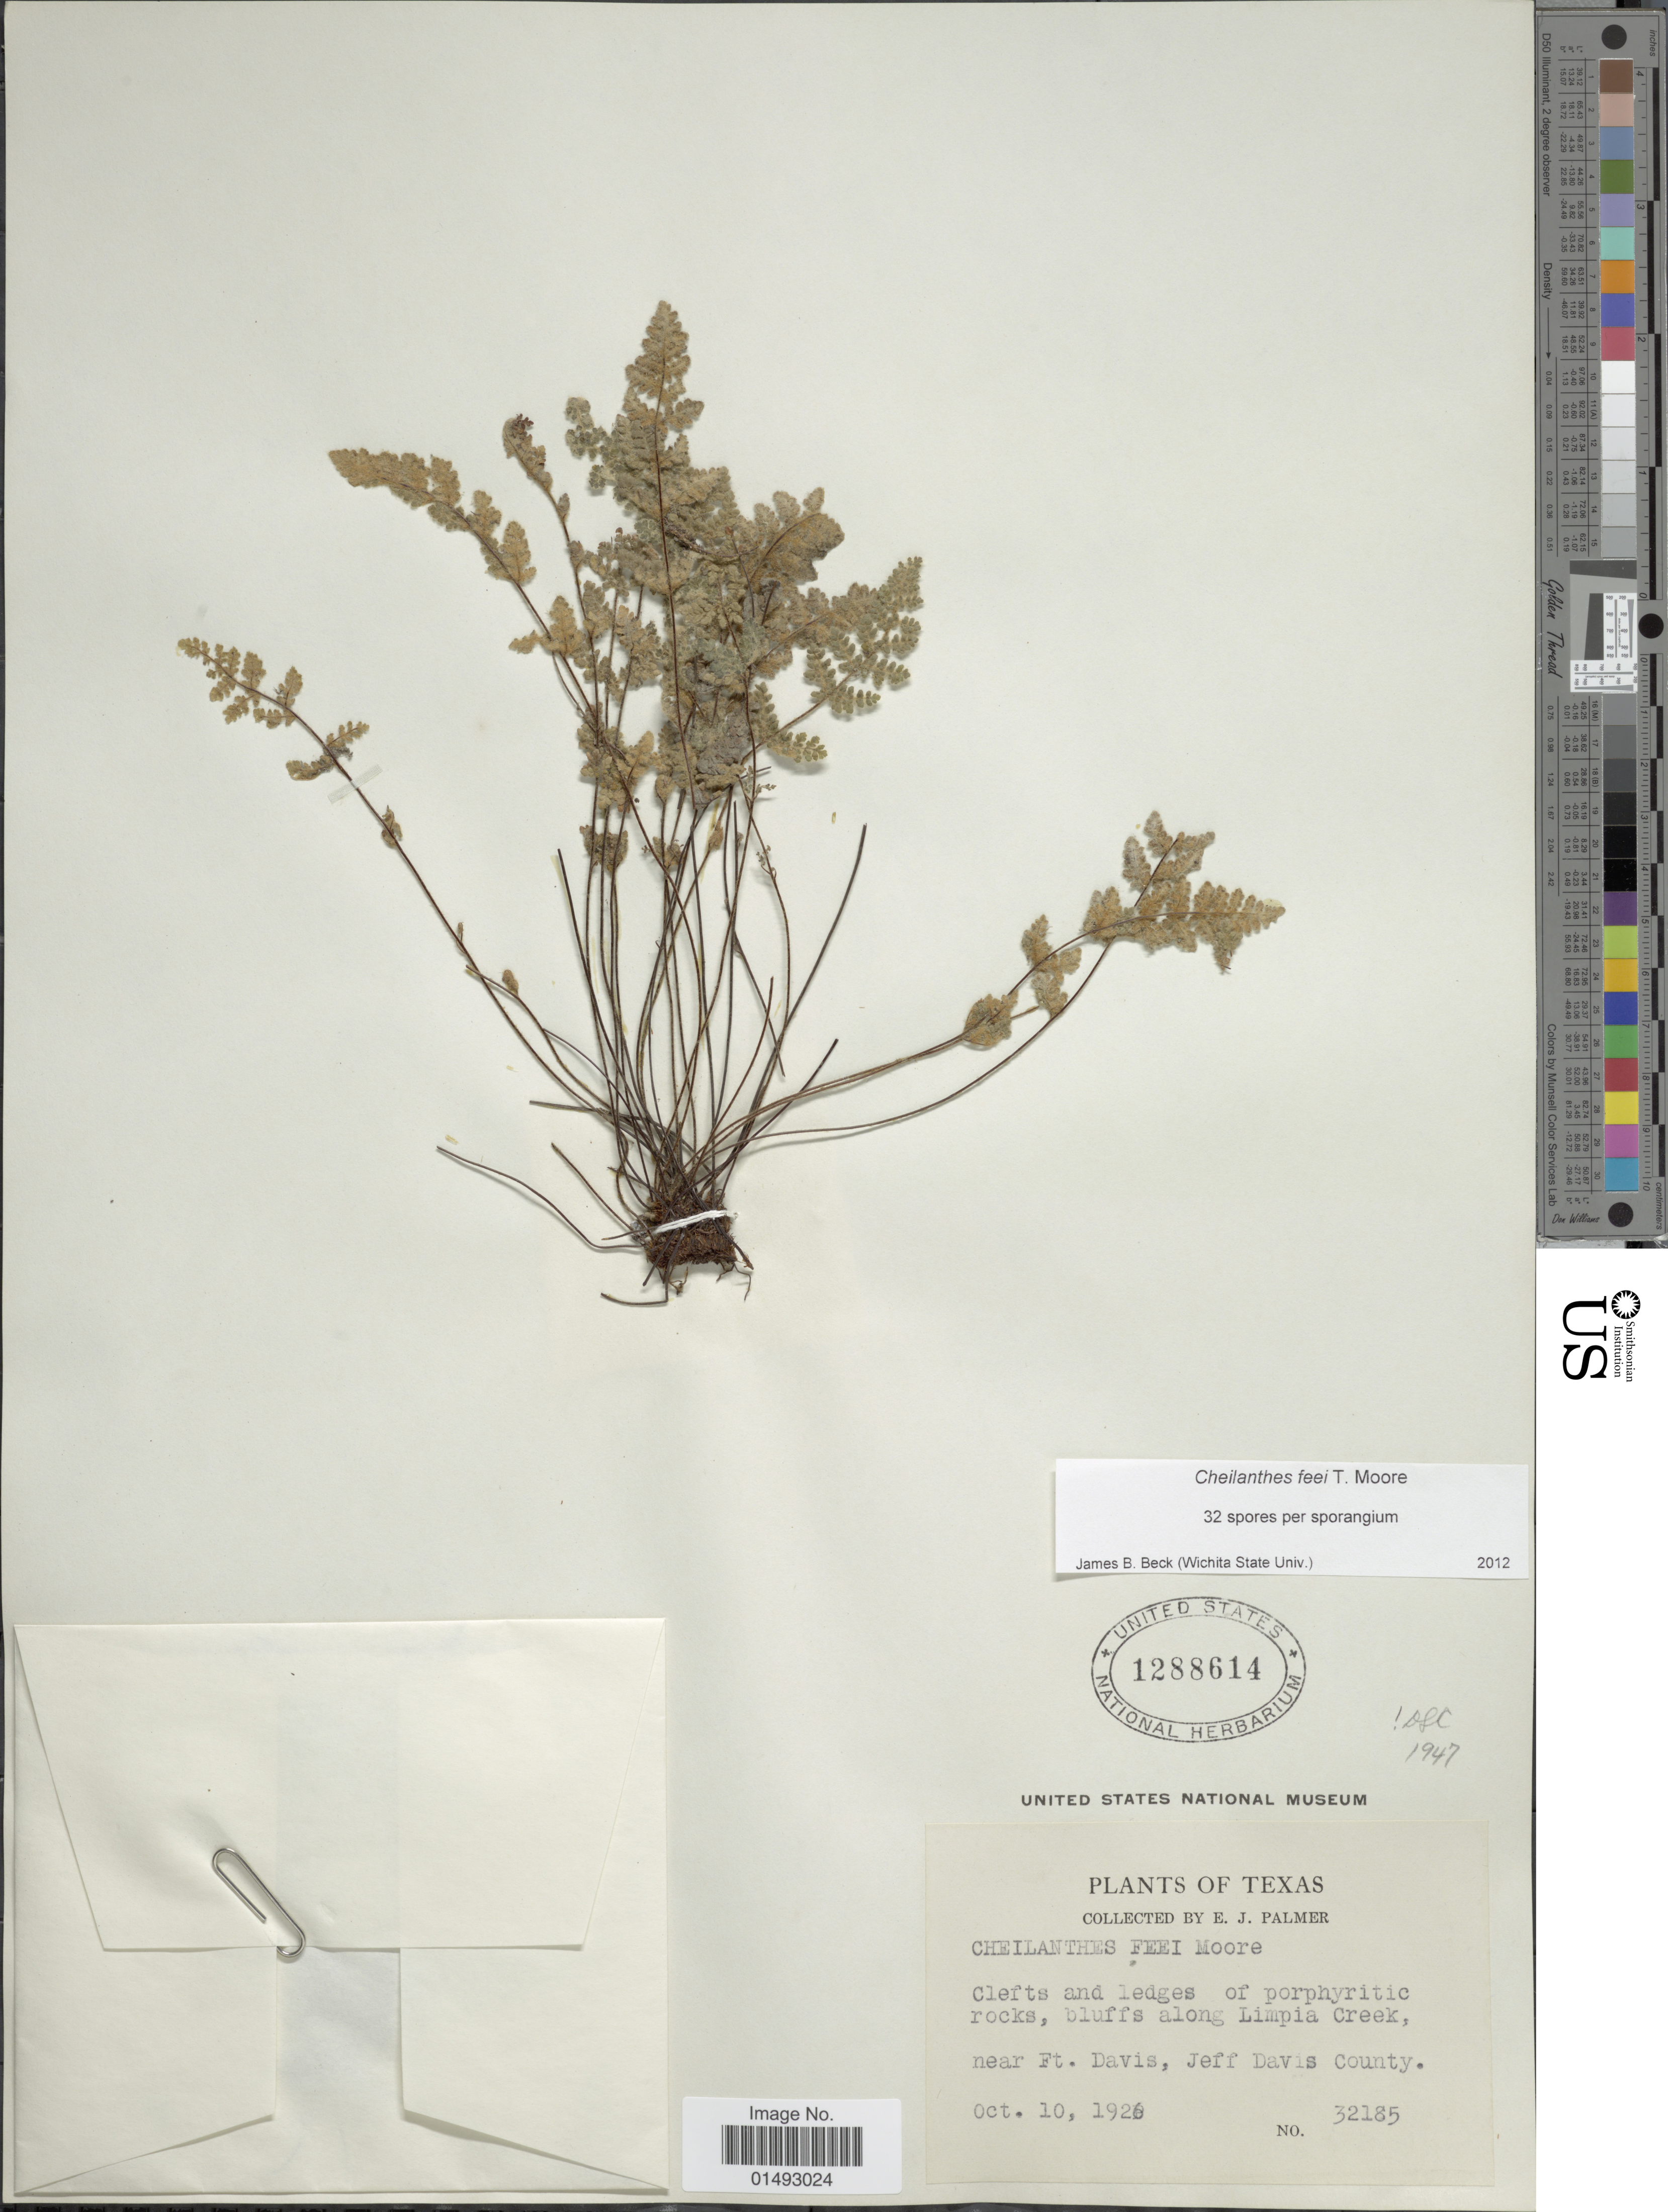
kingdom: Plantae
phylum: Tracheophyta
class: Polypodiopsida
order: Polypodiales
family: Pteridaceae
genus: Myriopteris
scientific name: Myriopteris gracilis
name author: Fée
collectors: E. J. Palmer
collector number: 32185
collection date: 1926-10-10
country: United States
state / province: Texas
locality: Clefts and ledges of porphyritic rocks, bluffs along Limpia Creek, near Ft Davis, Jeff Davis County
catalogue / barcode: US 1288614